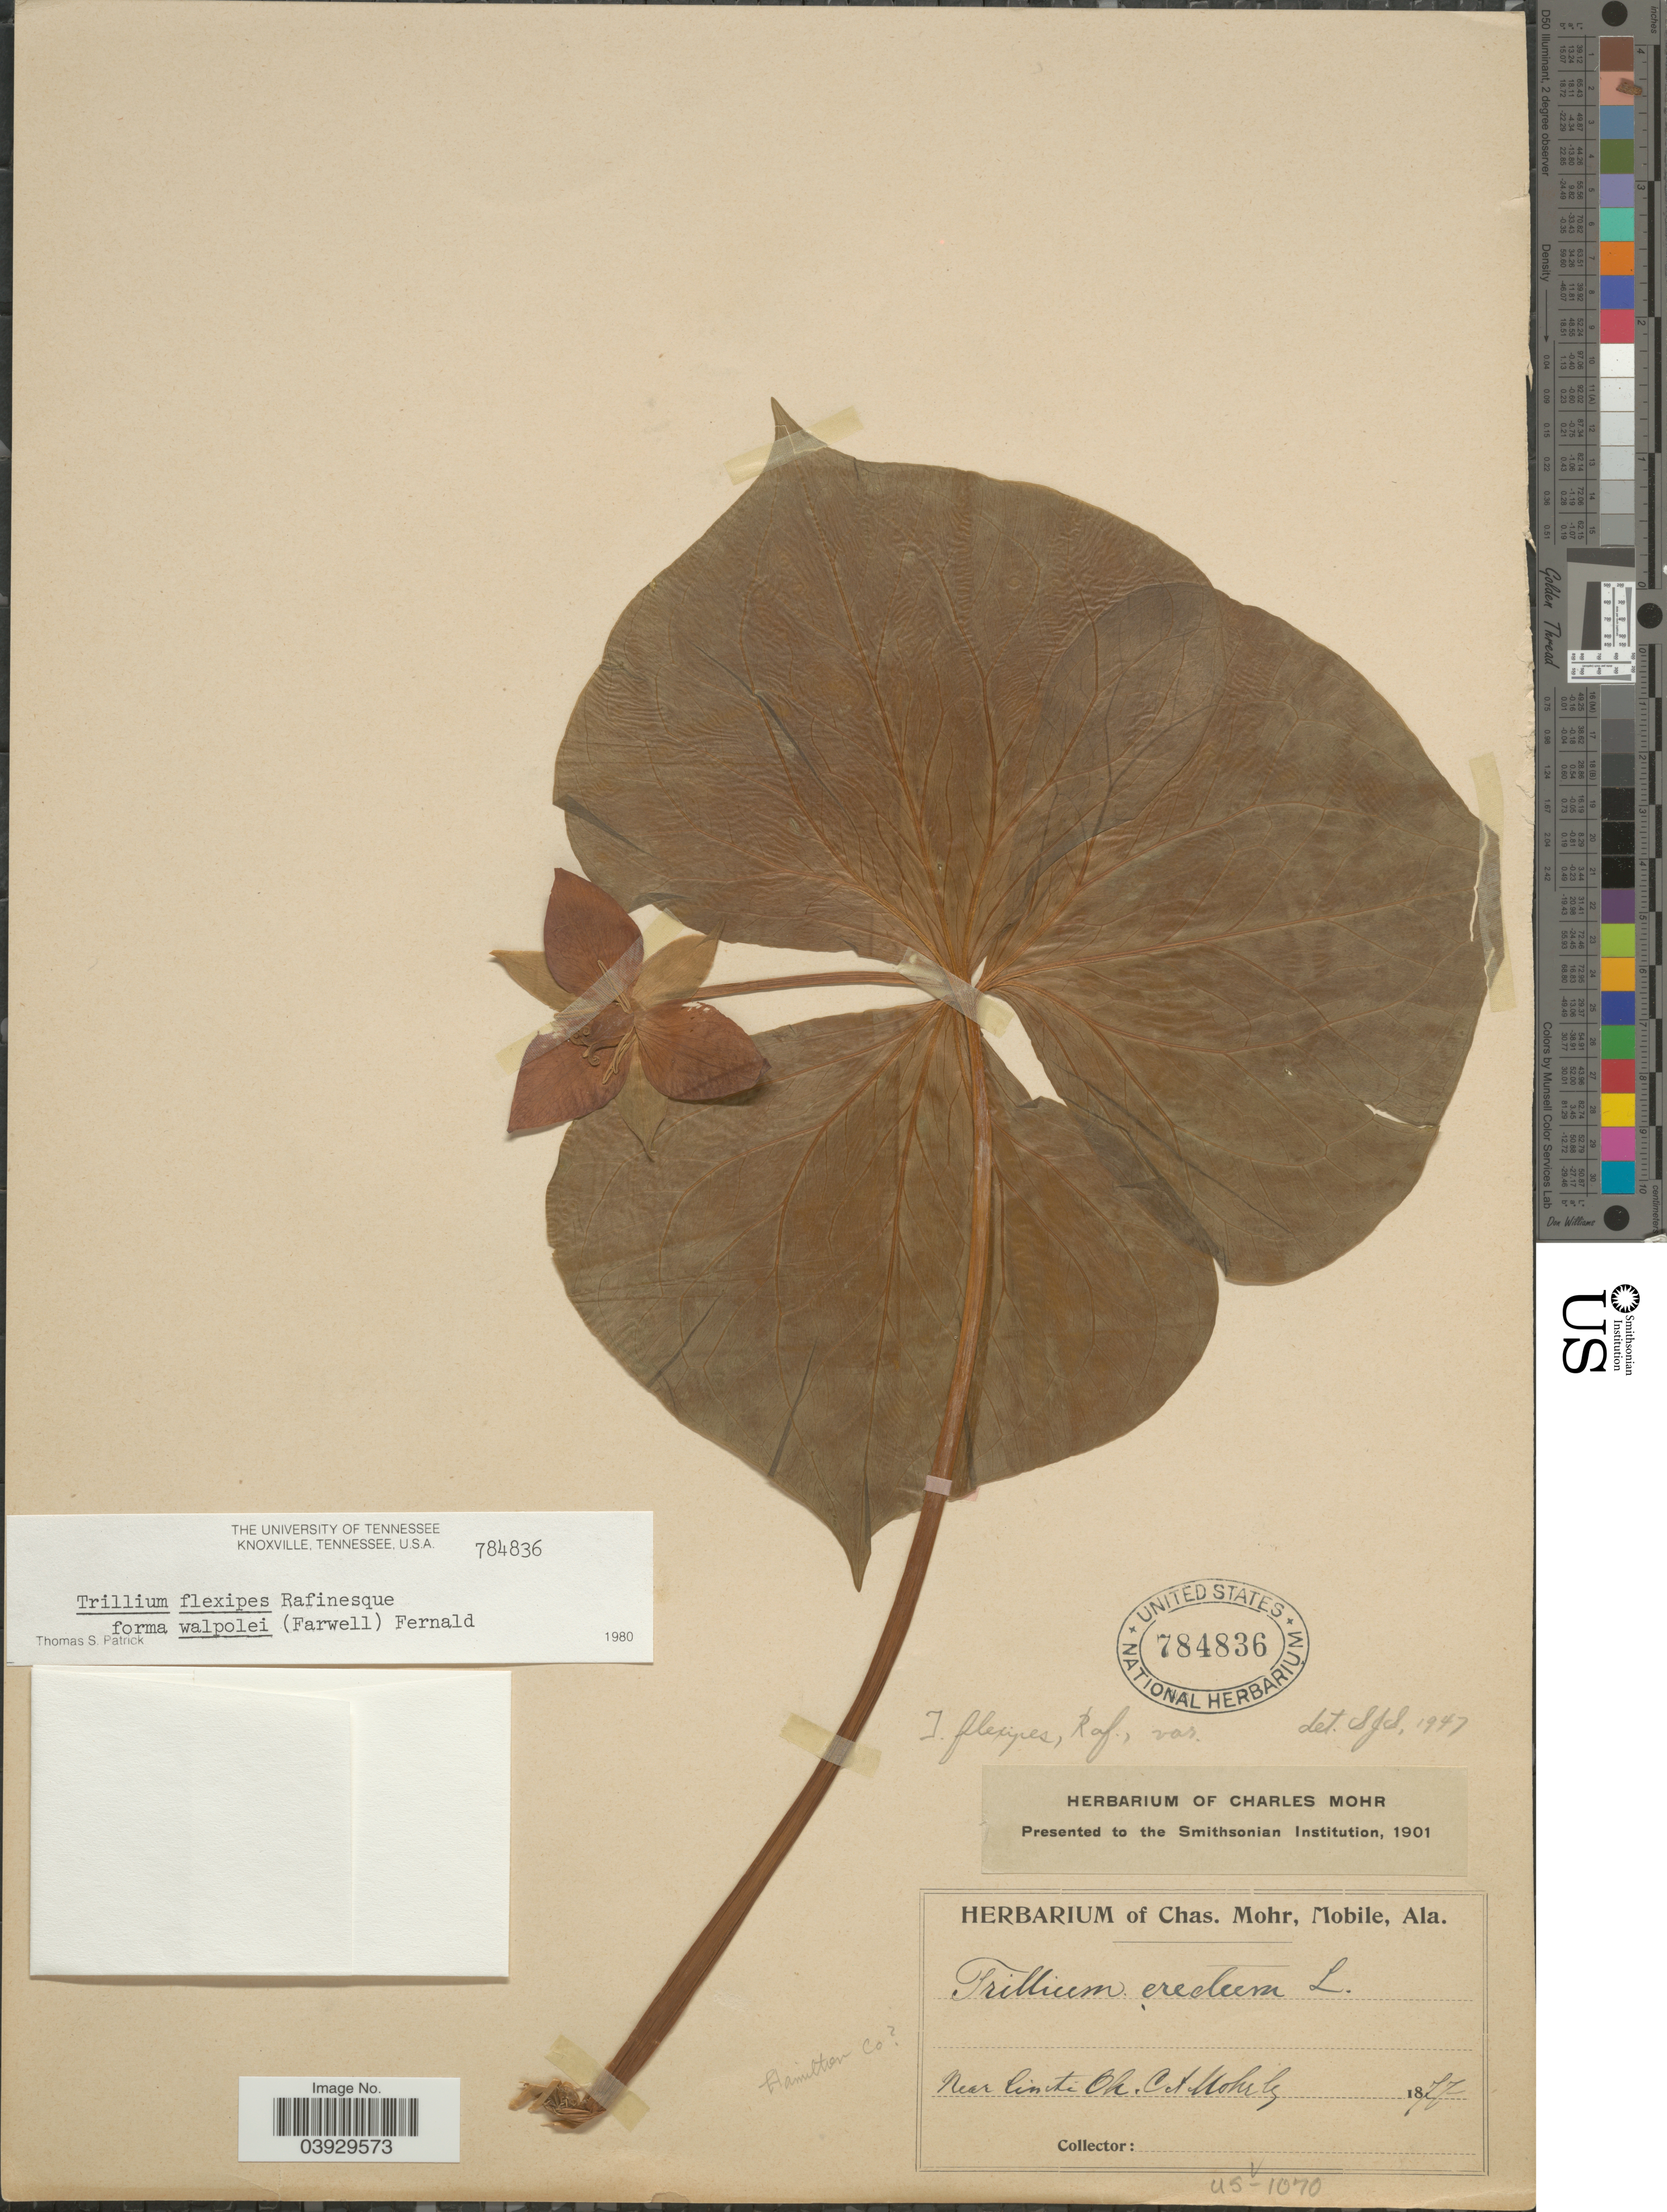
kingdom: Plantae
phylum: Tracheophyta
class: Liliopsida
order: Liliales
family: Melanthiaceae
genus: Trillium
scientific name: Trillium flexipes f. walpolei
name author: (Farw.) Fernald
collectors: Mohr, C. T. (herbarium)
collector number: US-1070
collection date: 1872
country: United States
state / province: Ohio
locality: Hamilton Co. [unsure placement] Near Cincti.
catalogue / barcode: US 784836